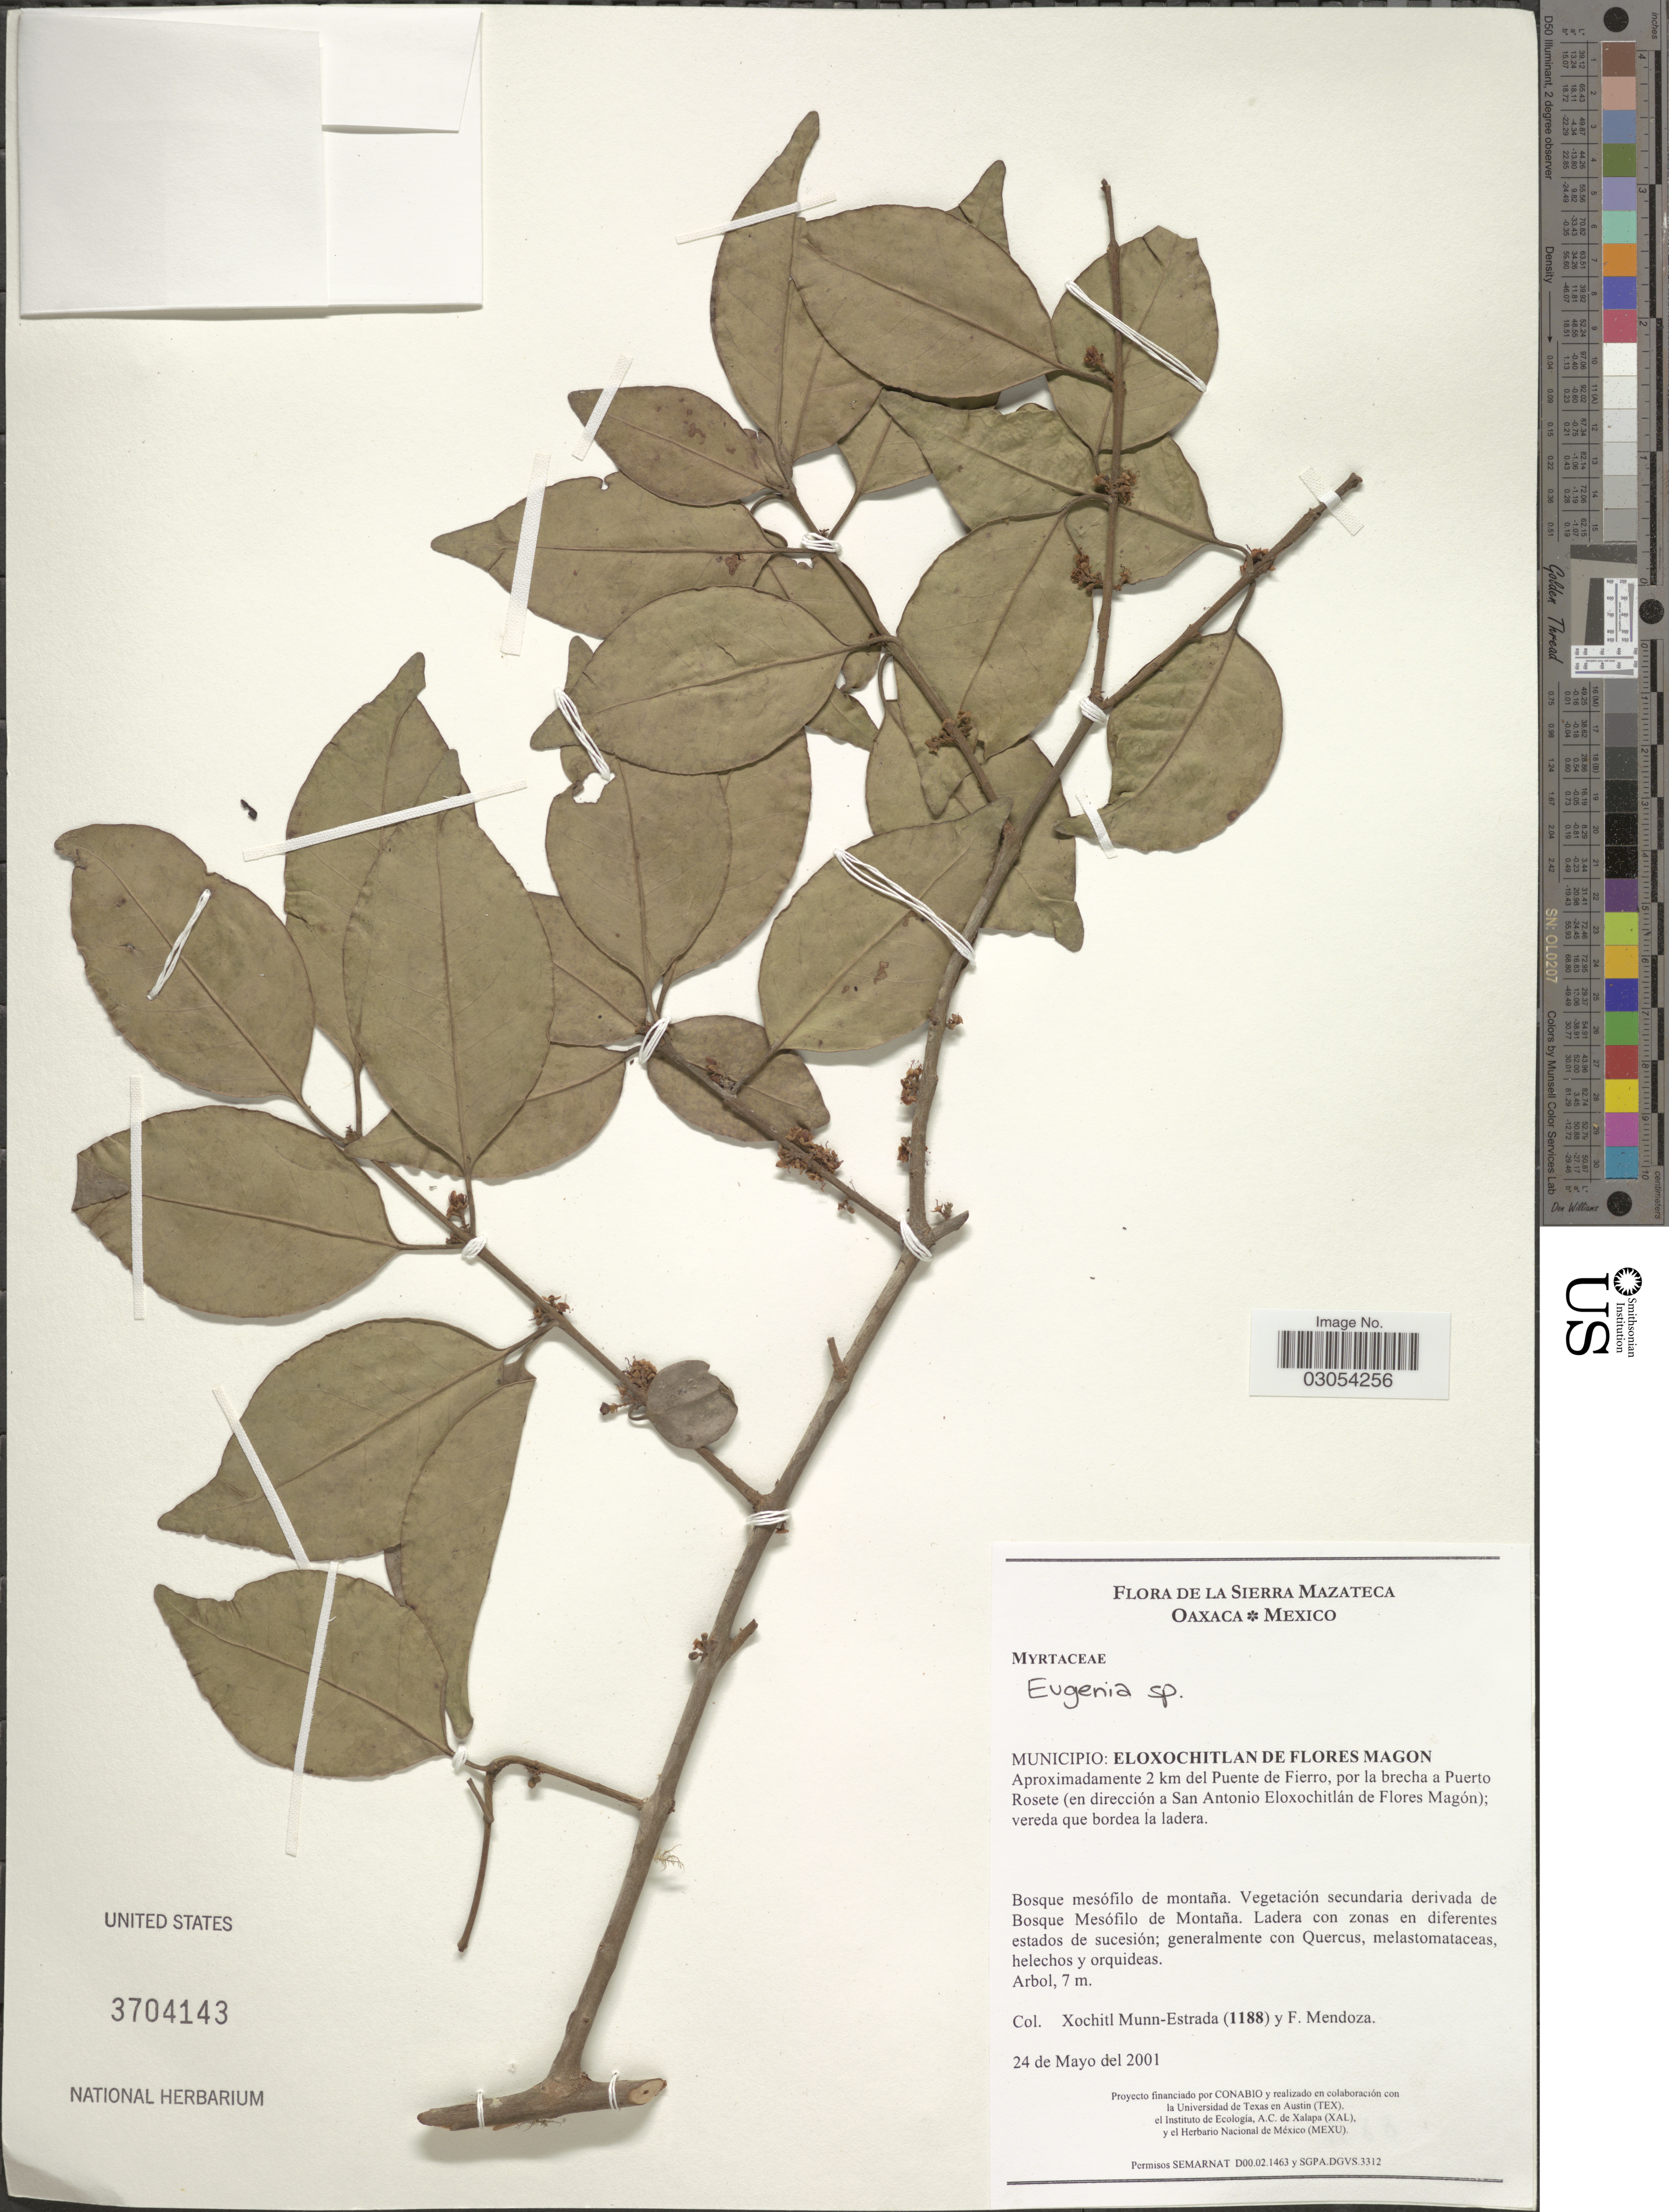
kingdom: Plantae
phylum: Tracheophyta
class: Magnoliopsida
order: Myrtales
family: Myrtaceae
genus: Eugenia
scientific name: Eugenia sp.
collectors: X. Munn-Estrada & F. Mendoza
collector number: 1188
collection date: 2001-05-24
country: Mexico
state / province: Oaxaca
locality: Sierra Mazateca. Municipio: Eloxochitlan de Flores Magon. Aproximadamente 2 km del Puente de Fierro, por la brecha a Puerto Rosete (en dirección a San Antonio Eloxochitlán de Flores Magón).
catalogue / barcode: US 3704143